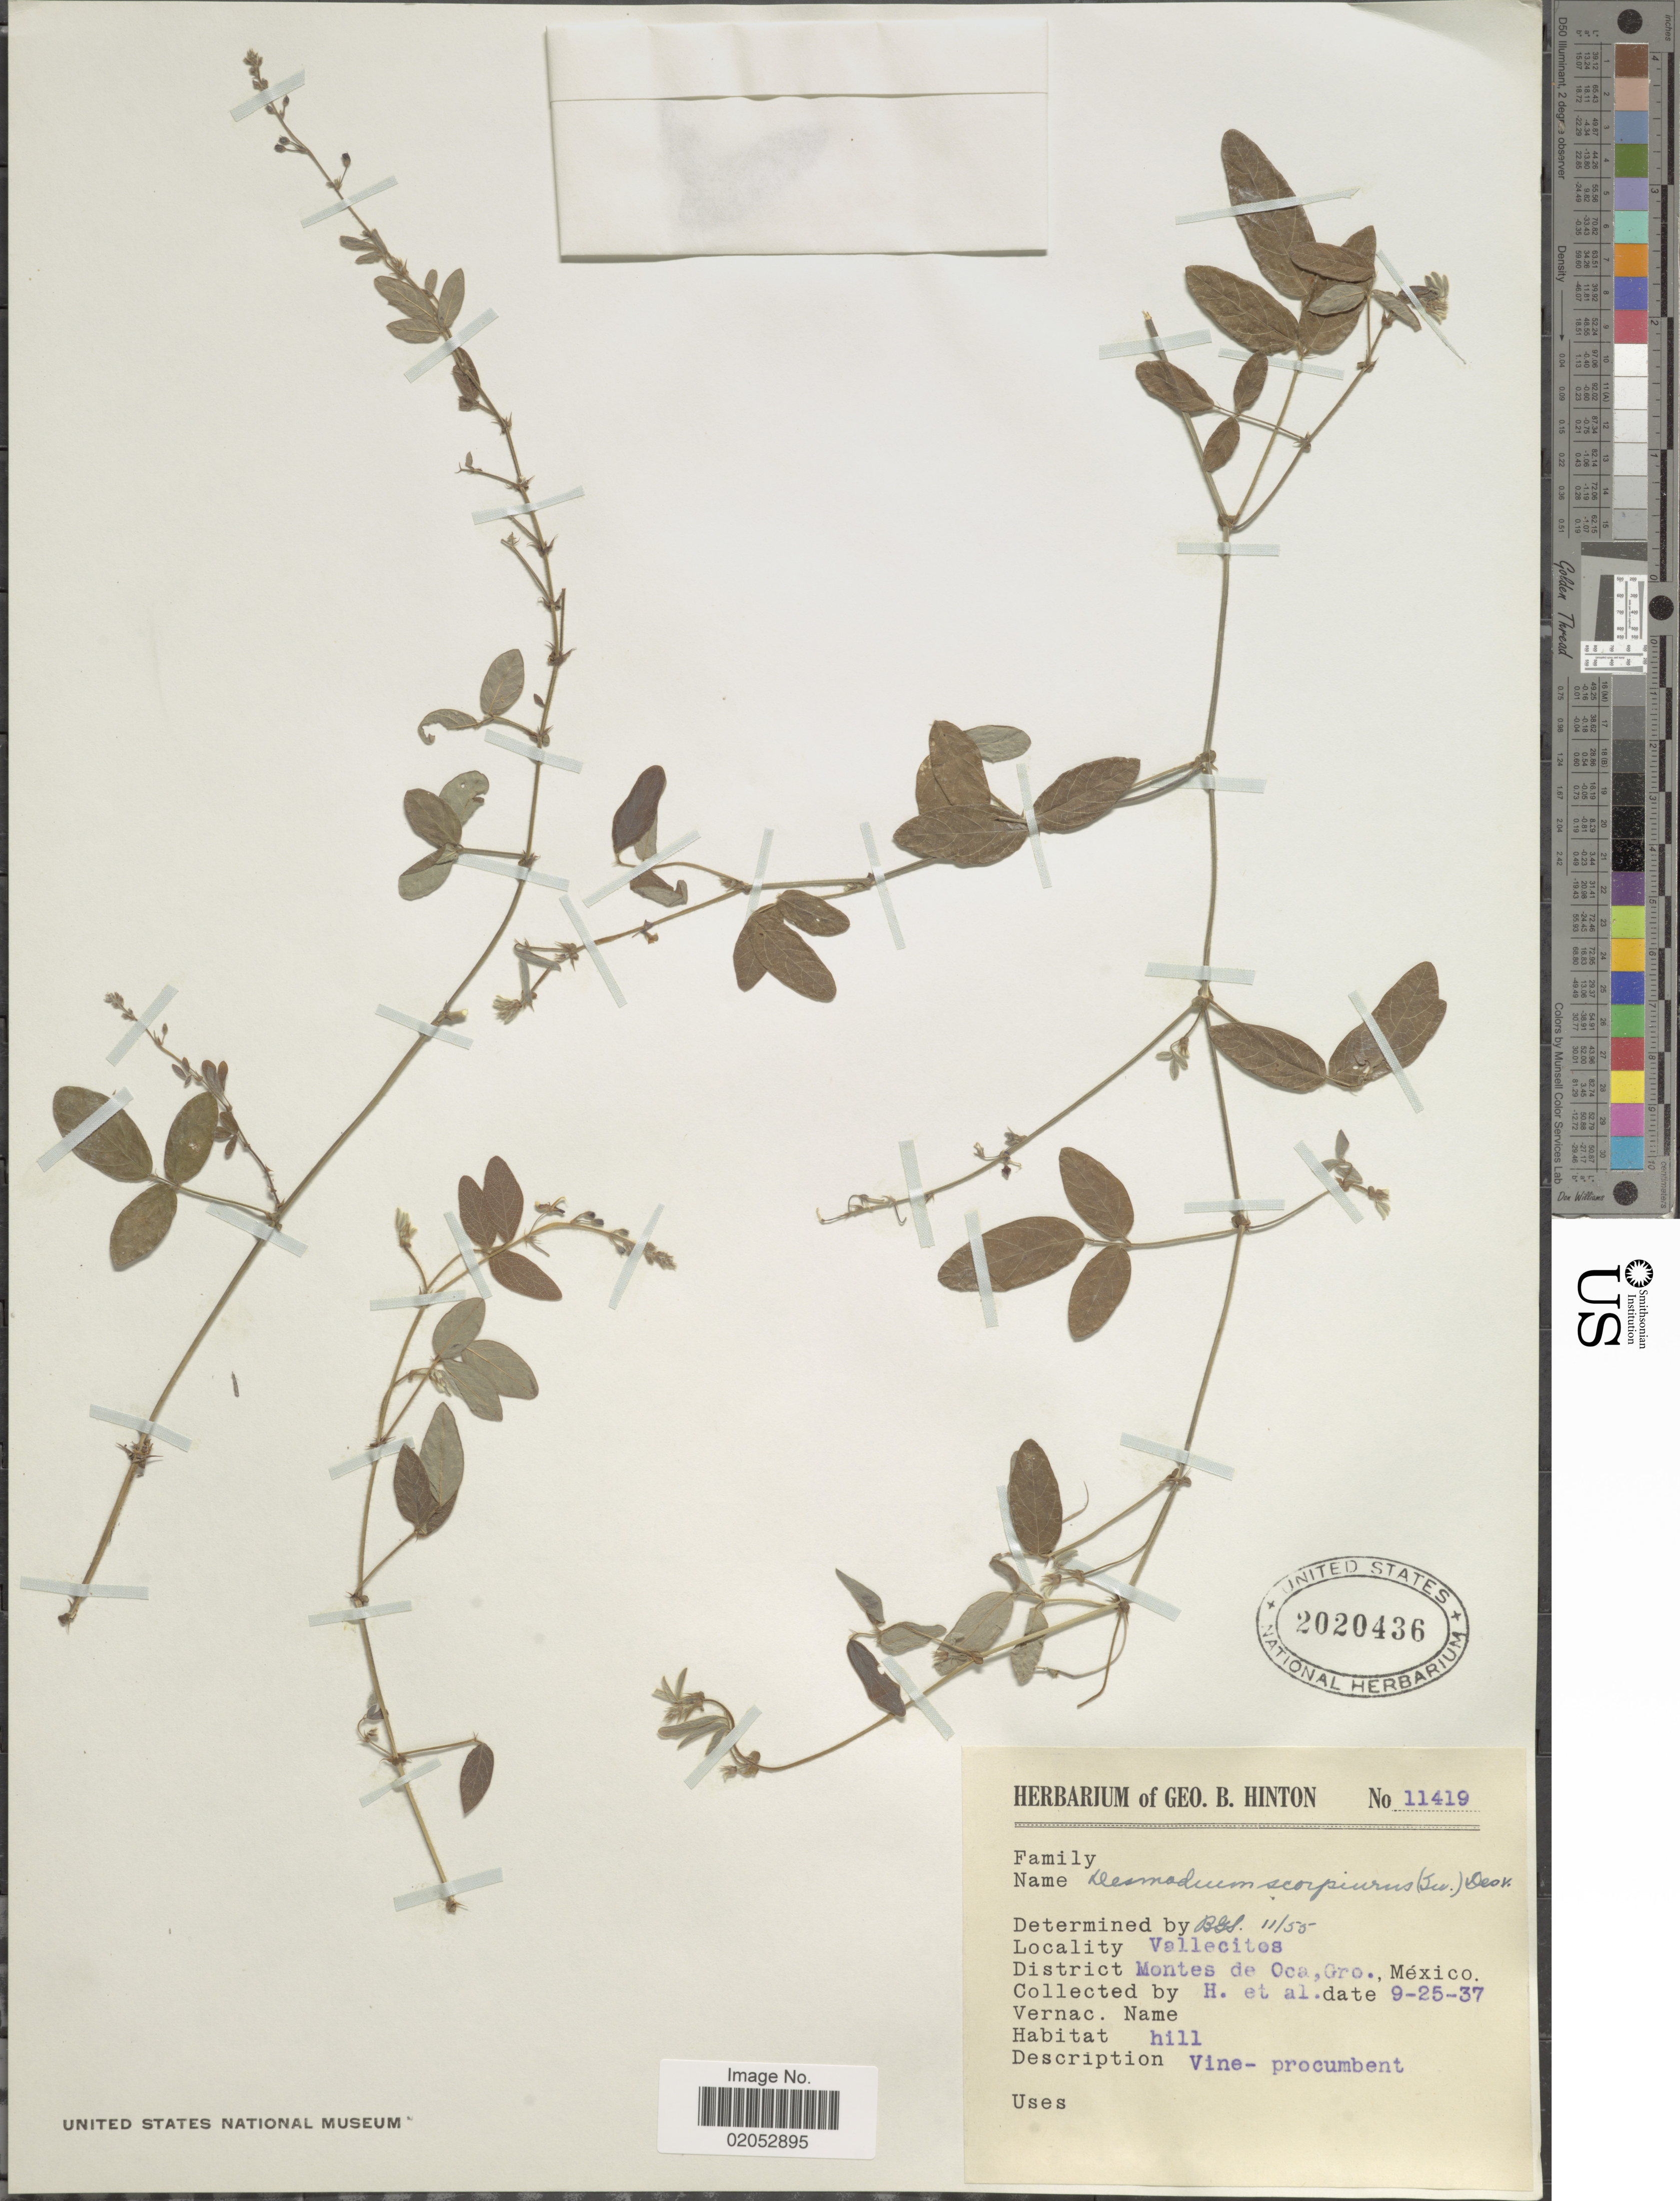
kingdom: Plantae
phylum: Tracheophyta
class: Magnoliopsida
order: Fabales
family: Fabaceae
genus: Desmodium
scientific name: Desmodium scorpiurus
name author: (Sw.) Desv. ex DC.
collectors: G. B. Hinton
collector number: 11419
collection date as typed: Transcribed d/m/y: 25/9/37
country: Mexico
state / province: Guerrero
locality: Vallecitos, District Montes de Oca.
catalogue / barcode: US 2020436